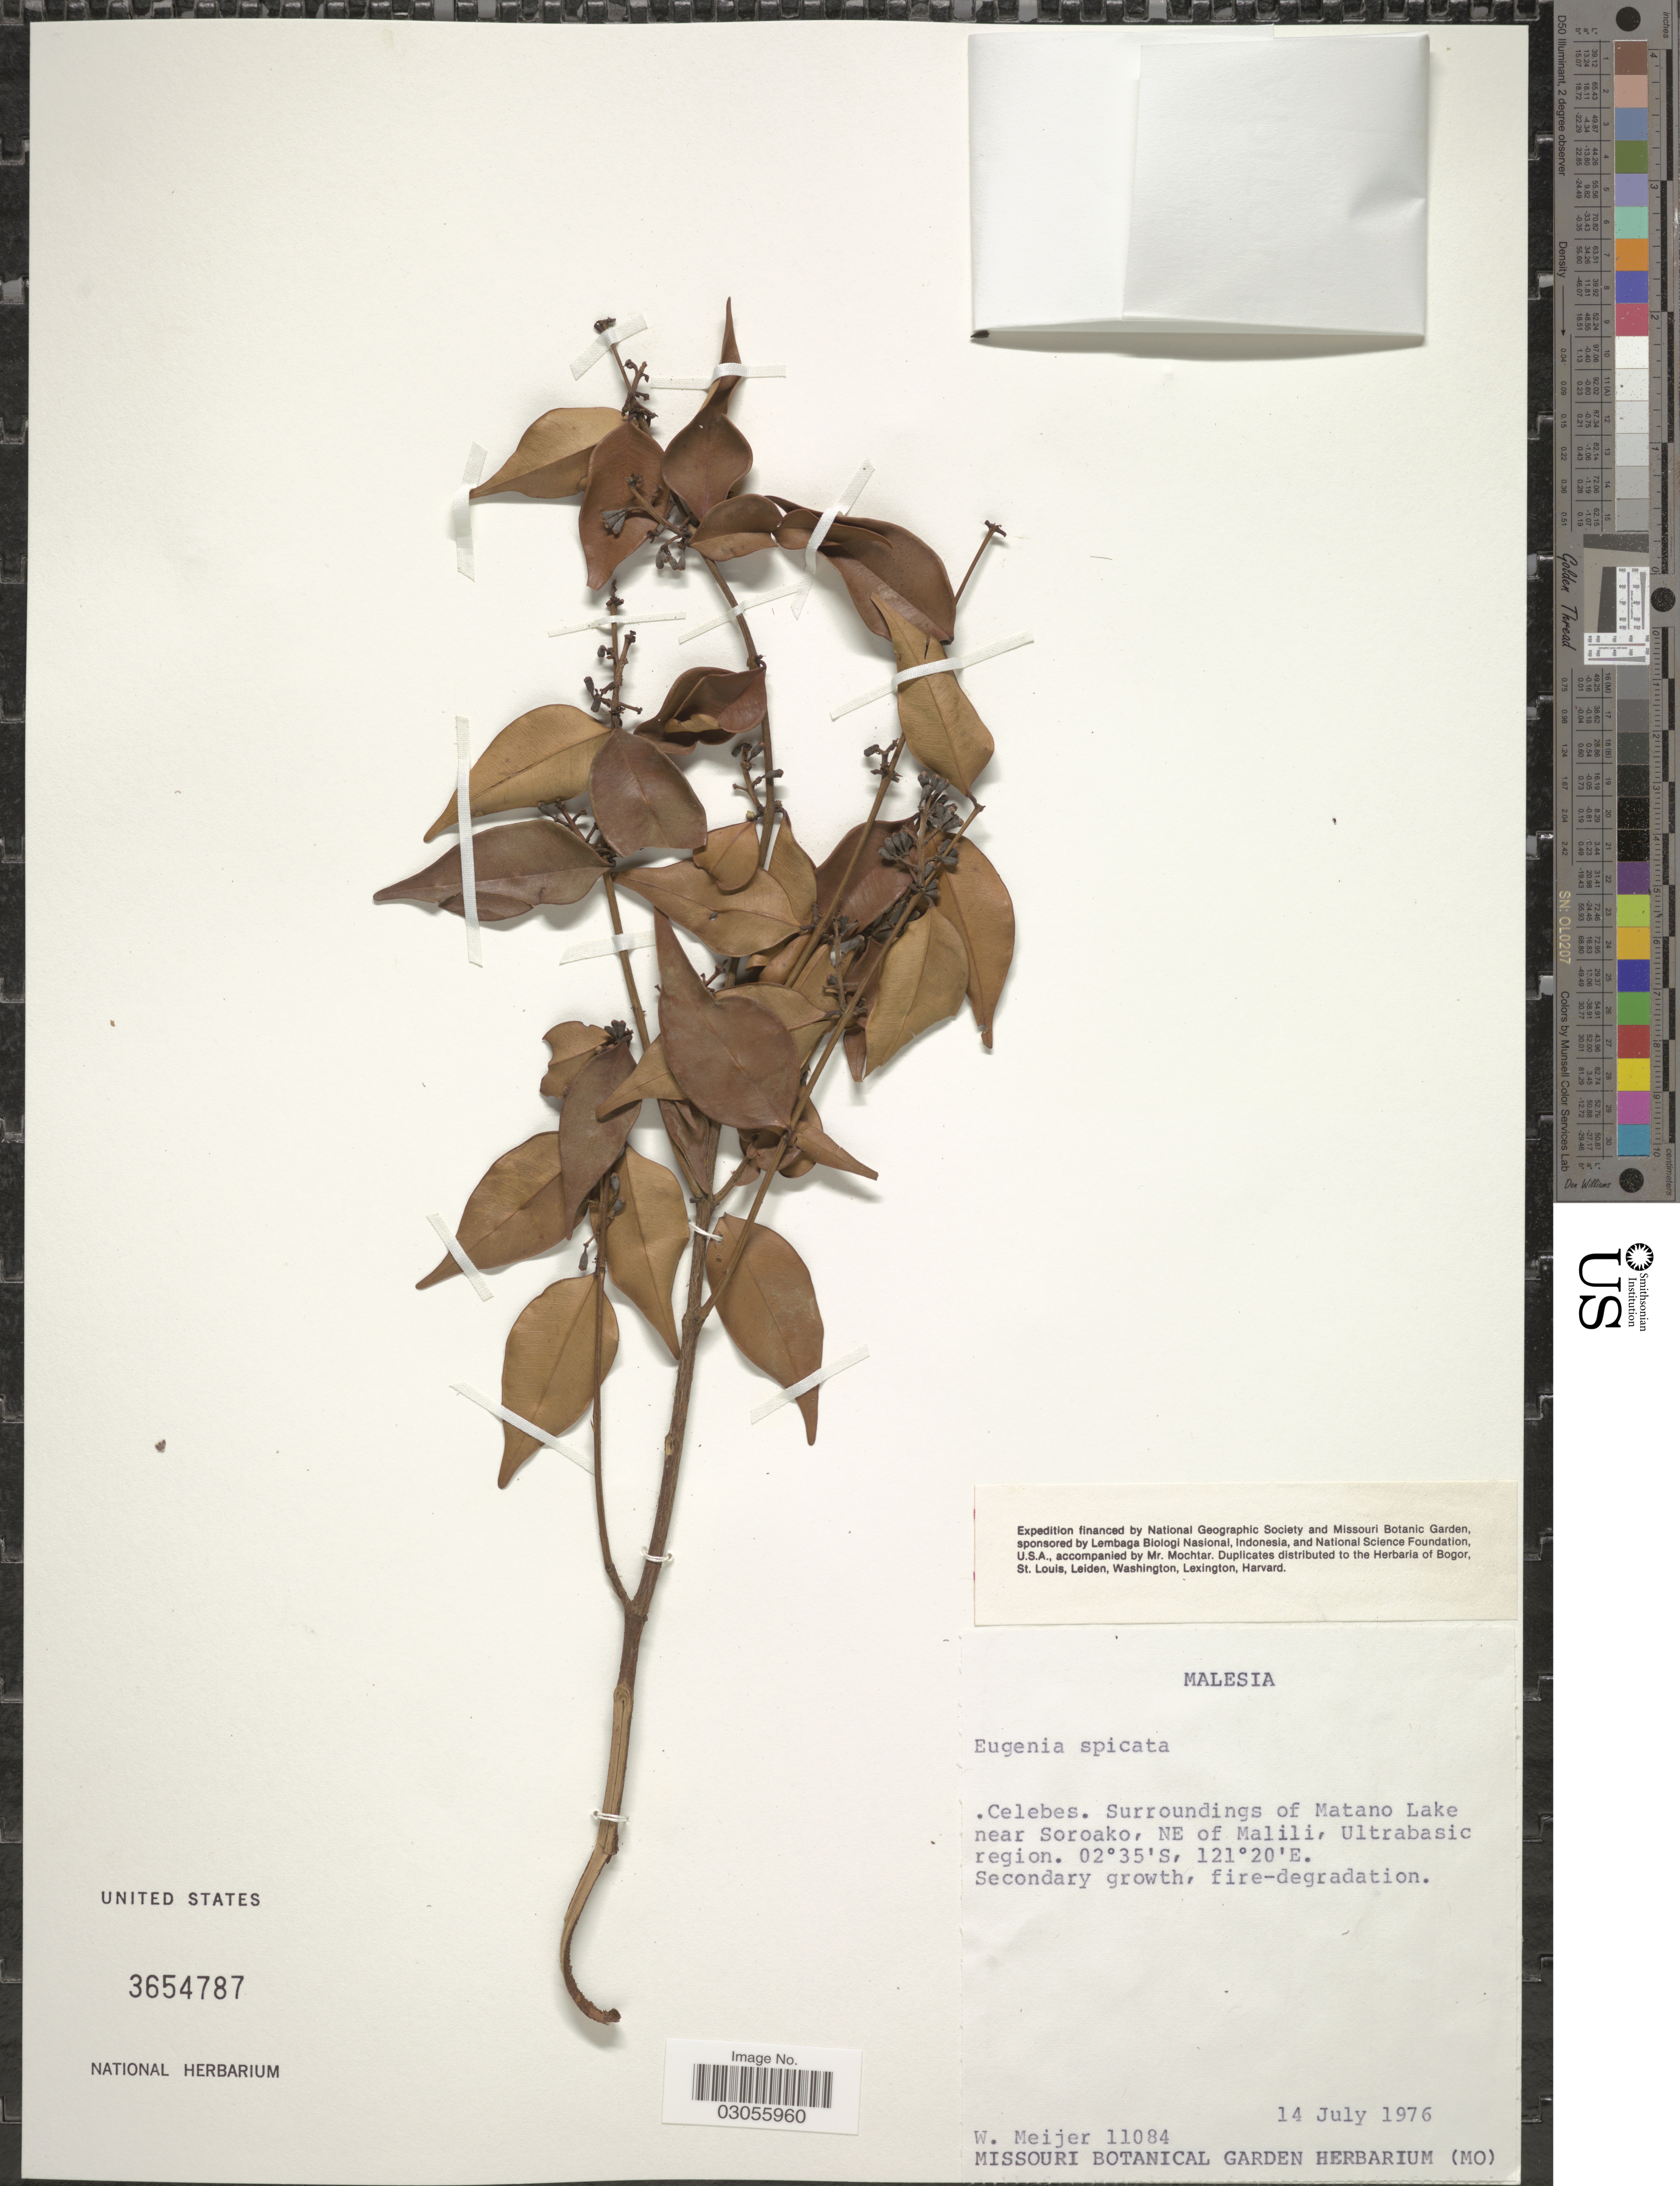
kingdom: Plantae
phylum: Tracheophyta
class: Magnoliopsida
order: Myrtales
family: Myrtaceae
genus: Syzygium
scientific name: Syzygium zeylanicum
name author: (L.) DC.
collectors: W. Meijer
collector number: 11084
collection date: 1976-07-14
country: Malaysia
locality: Malesia. Celebes. Surroundings of Matano Lake near Soroako, NE of Malili, Ultrabasic region.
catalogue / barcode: US 3654787